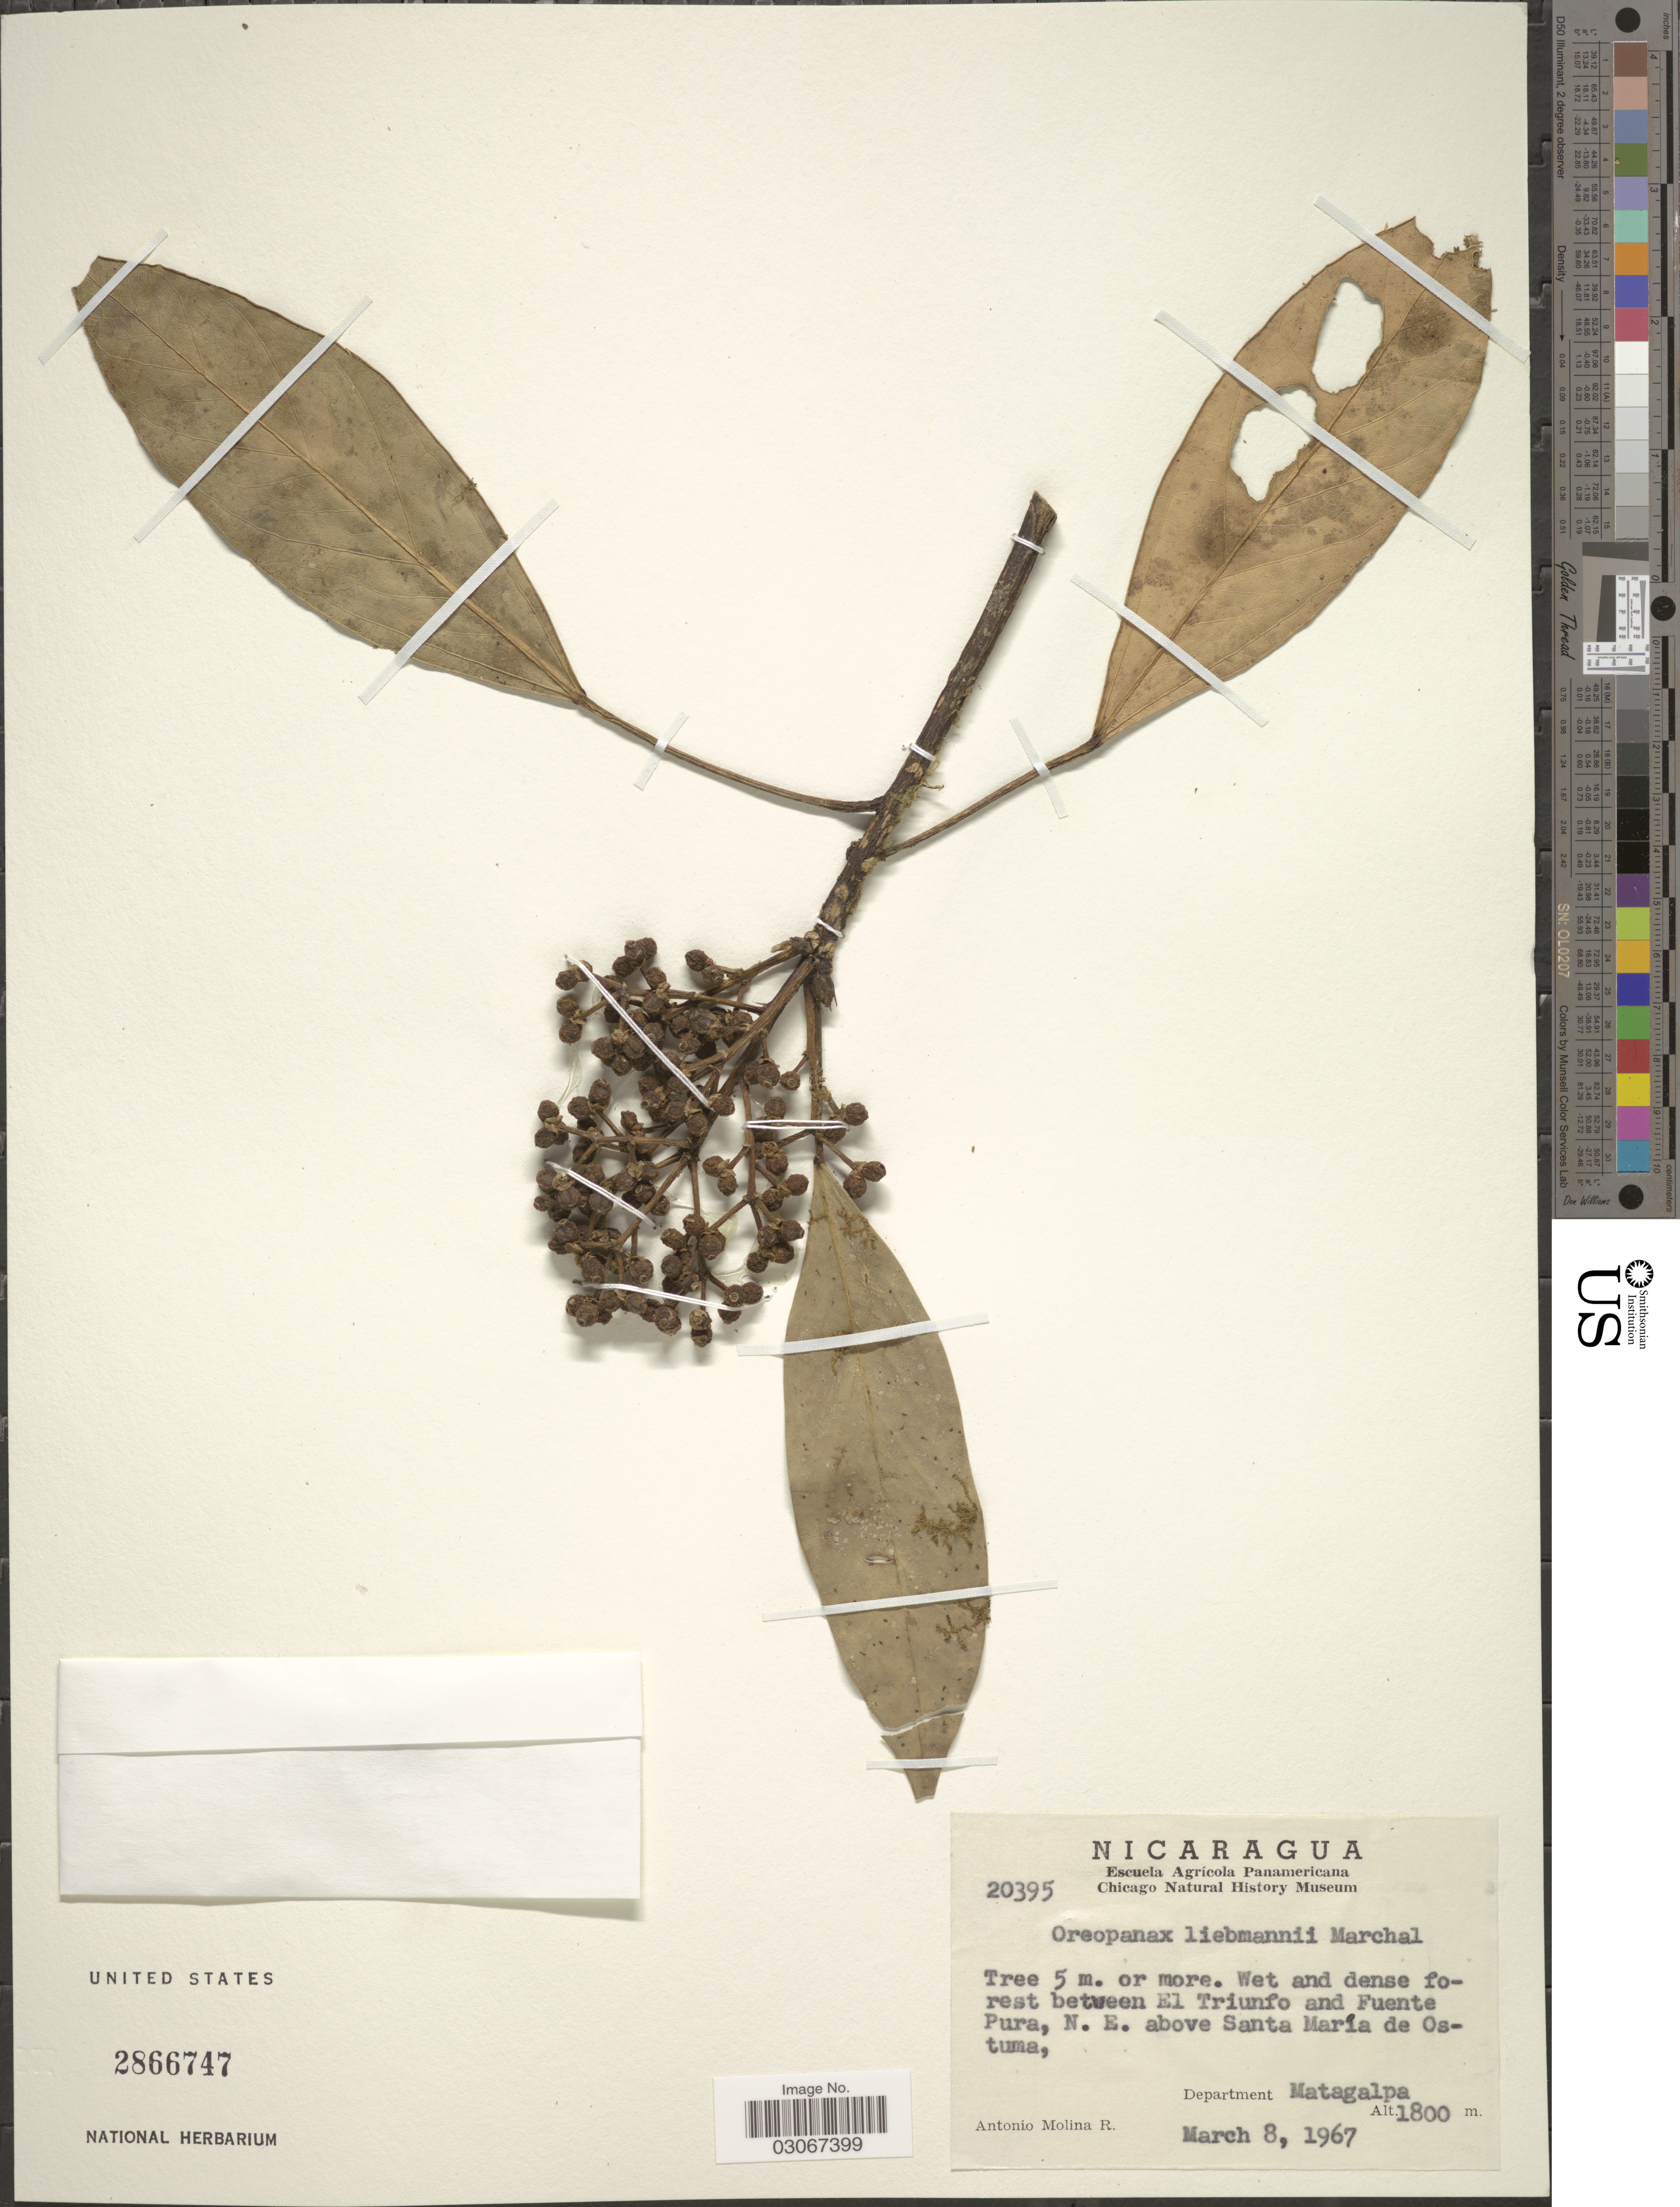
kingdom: Plantae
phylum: Tracheophyta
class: Magnoliopsida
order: Apiales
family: Araliaceae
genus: Oreopanax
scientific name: Oreopanax liebmannii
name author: Marchal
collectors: A. Molina R.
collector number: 20395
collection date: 1967-03-08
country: Nicaragua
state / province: Matagalpa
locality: Wet and dense forest between El Triunfo and Fuente Pura, N. E. above Santa María de Ostuma, Department Matagalpa.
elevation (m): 1800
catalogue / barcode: US 2866747